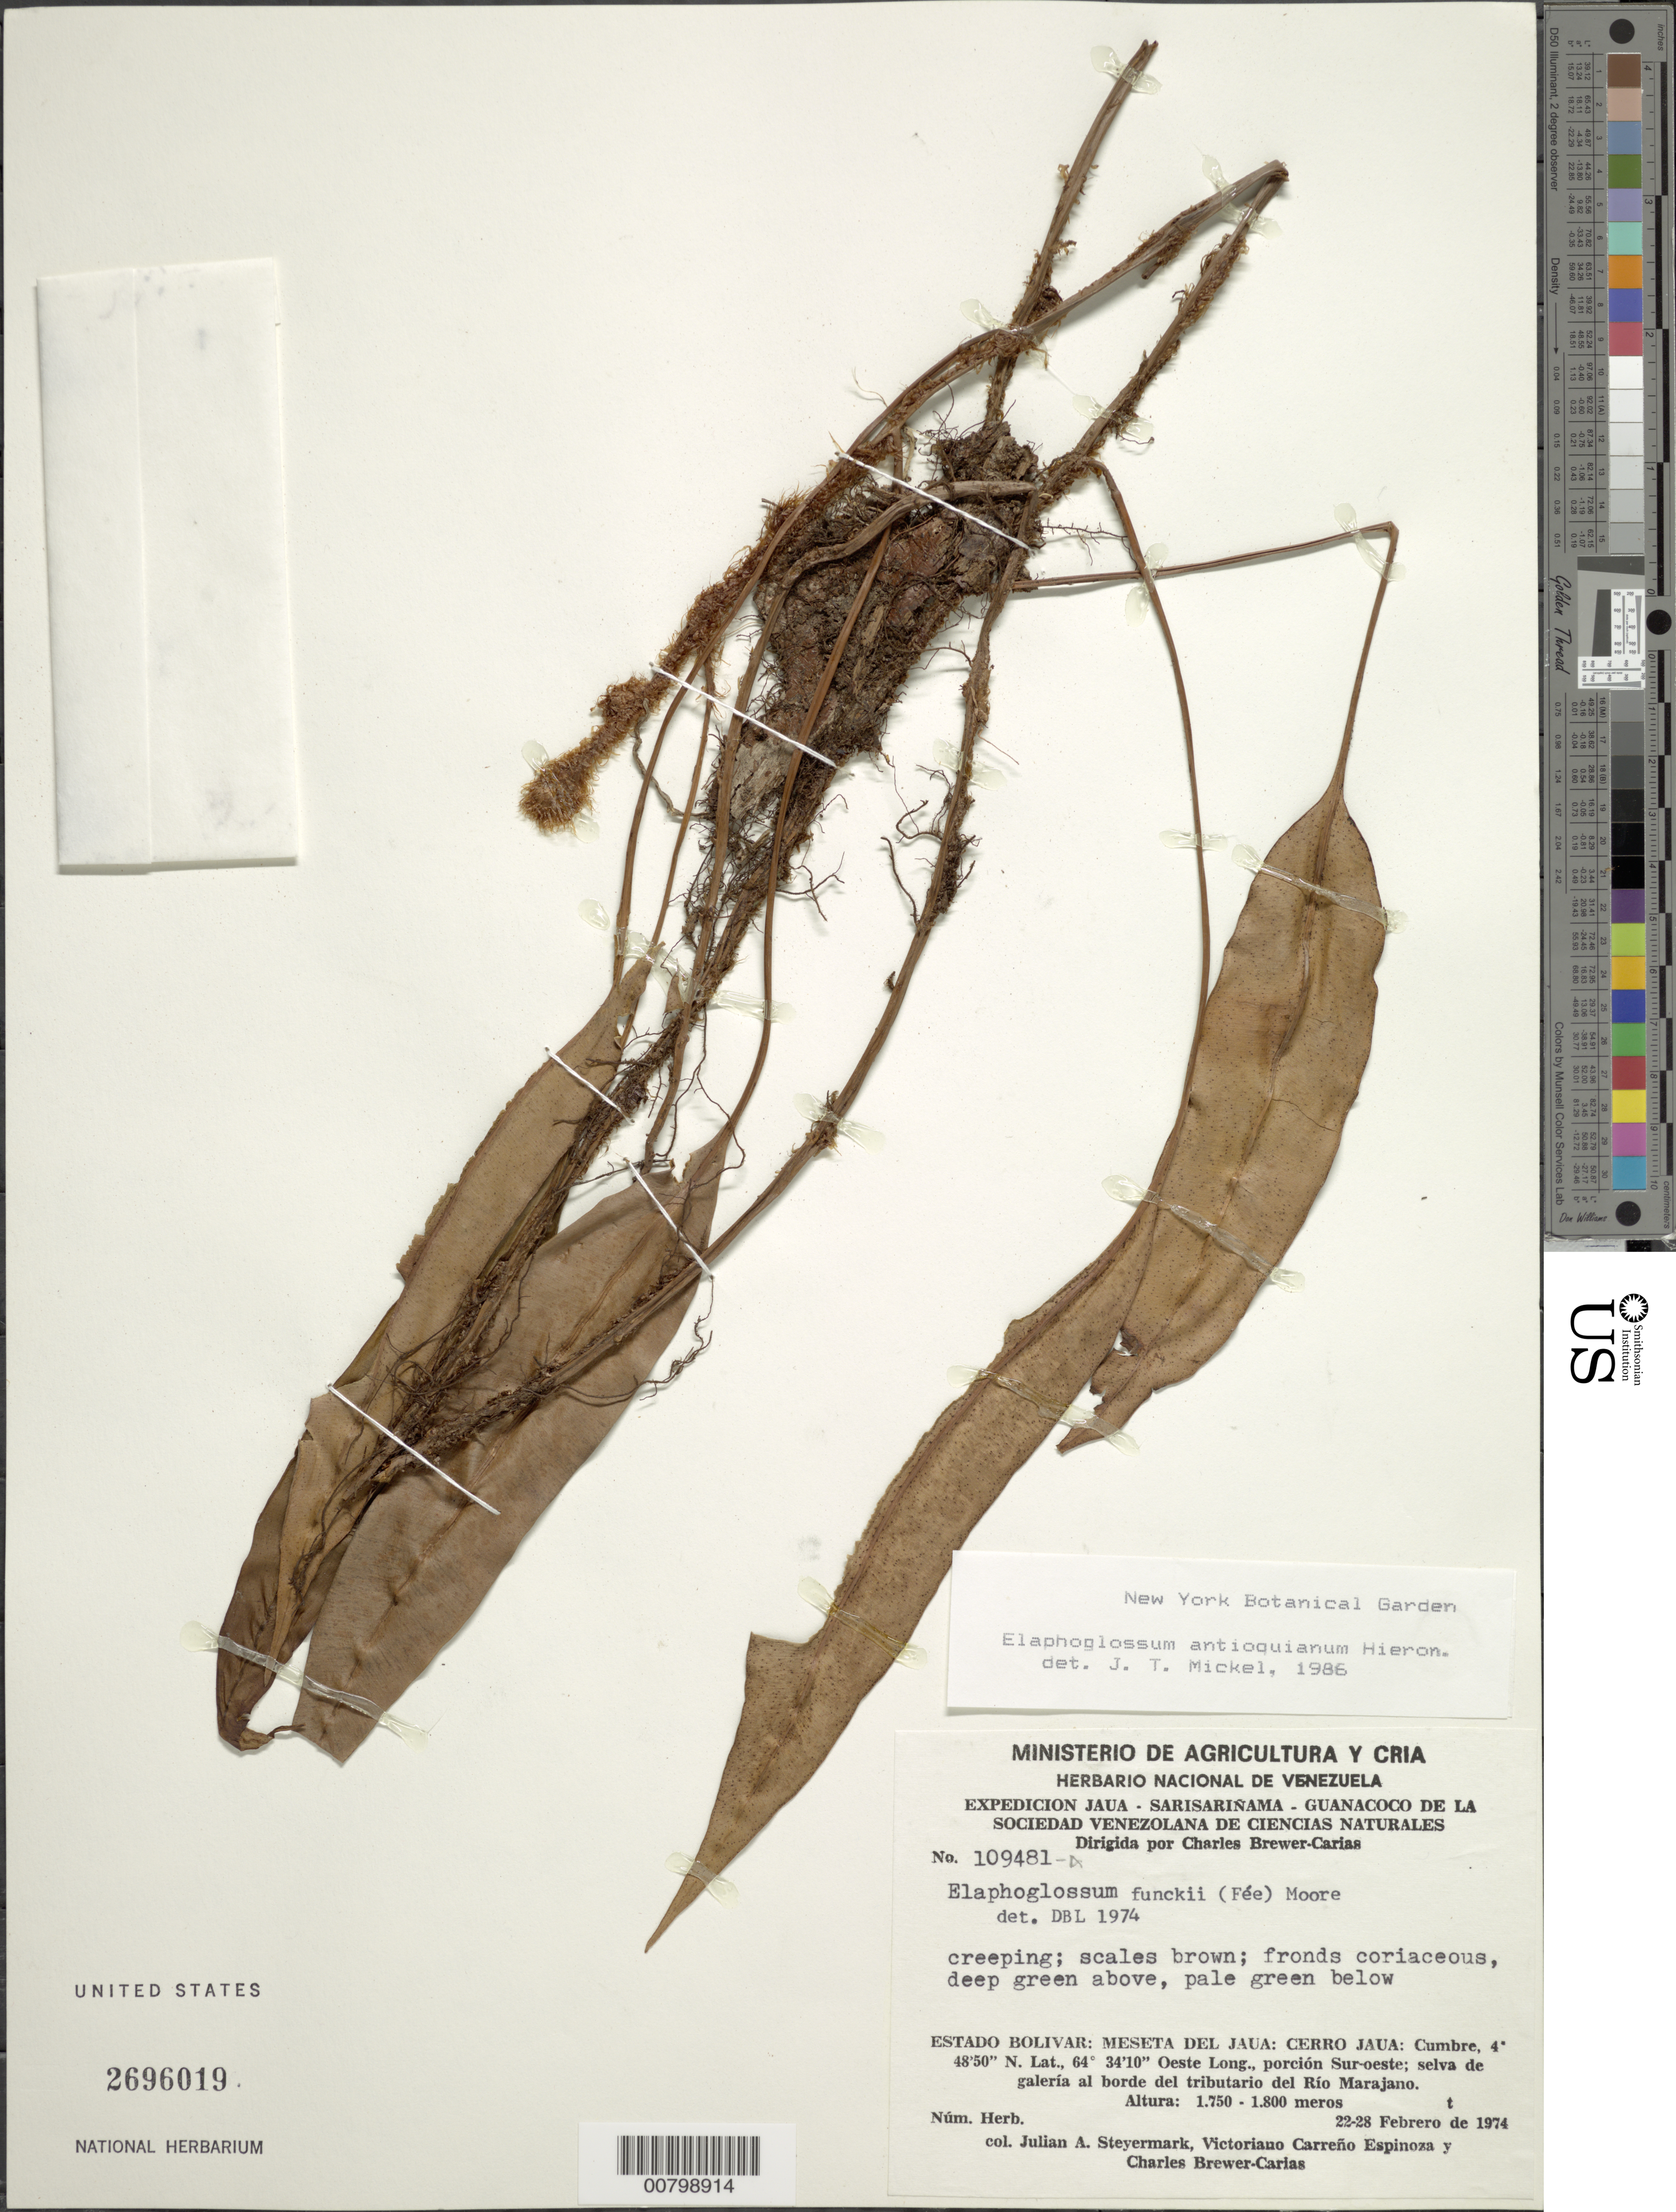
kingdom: Plantae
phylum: Tracheophyta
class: Polypodiopsida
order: Polypodiales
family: Dryopteridaceae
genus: Elaphoglossum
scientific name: Elaphoglossum antioquianum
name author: Hieron.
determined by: Mickel, J. T., (NY), New York Botanical Garden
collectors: J. Steyermark, V. Carreño E. & C. Brewer-Carias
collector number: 109481 A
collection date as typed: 22-Feb-74 to 28-Feb-74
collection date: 1974-02-22/1974-02-28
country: Venezuela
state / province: Bolívar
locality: Meseta del Jaua: Cerro Jaua, Río Marajano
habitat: Gallery forest along river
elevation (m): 1750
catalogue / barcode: US 2696019